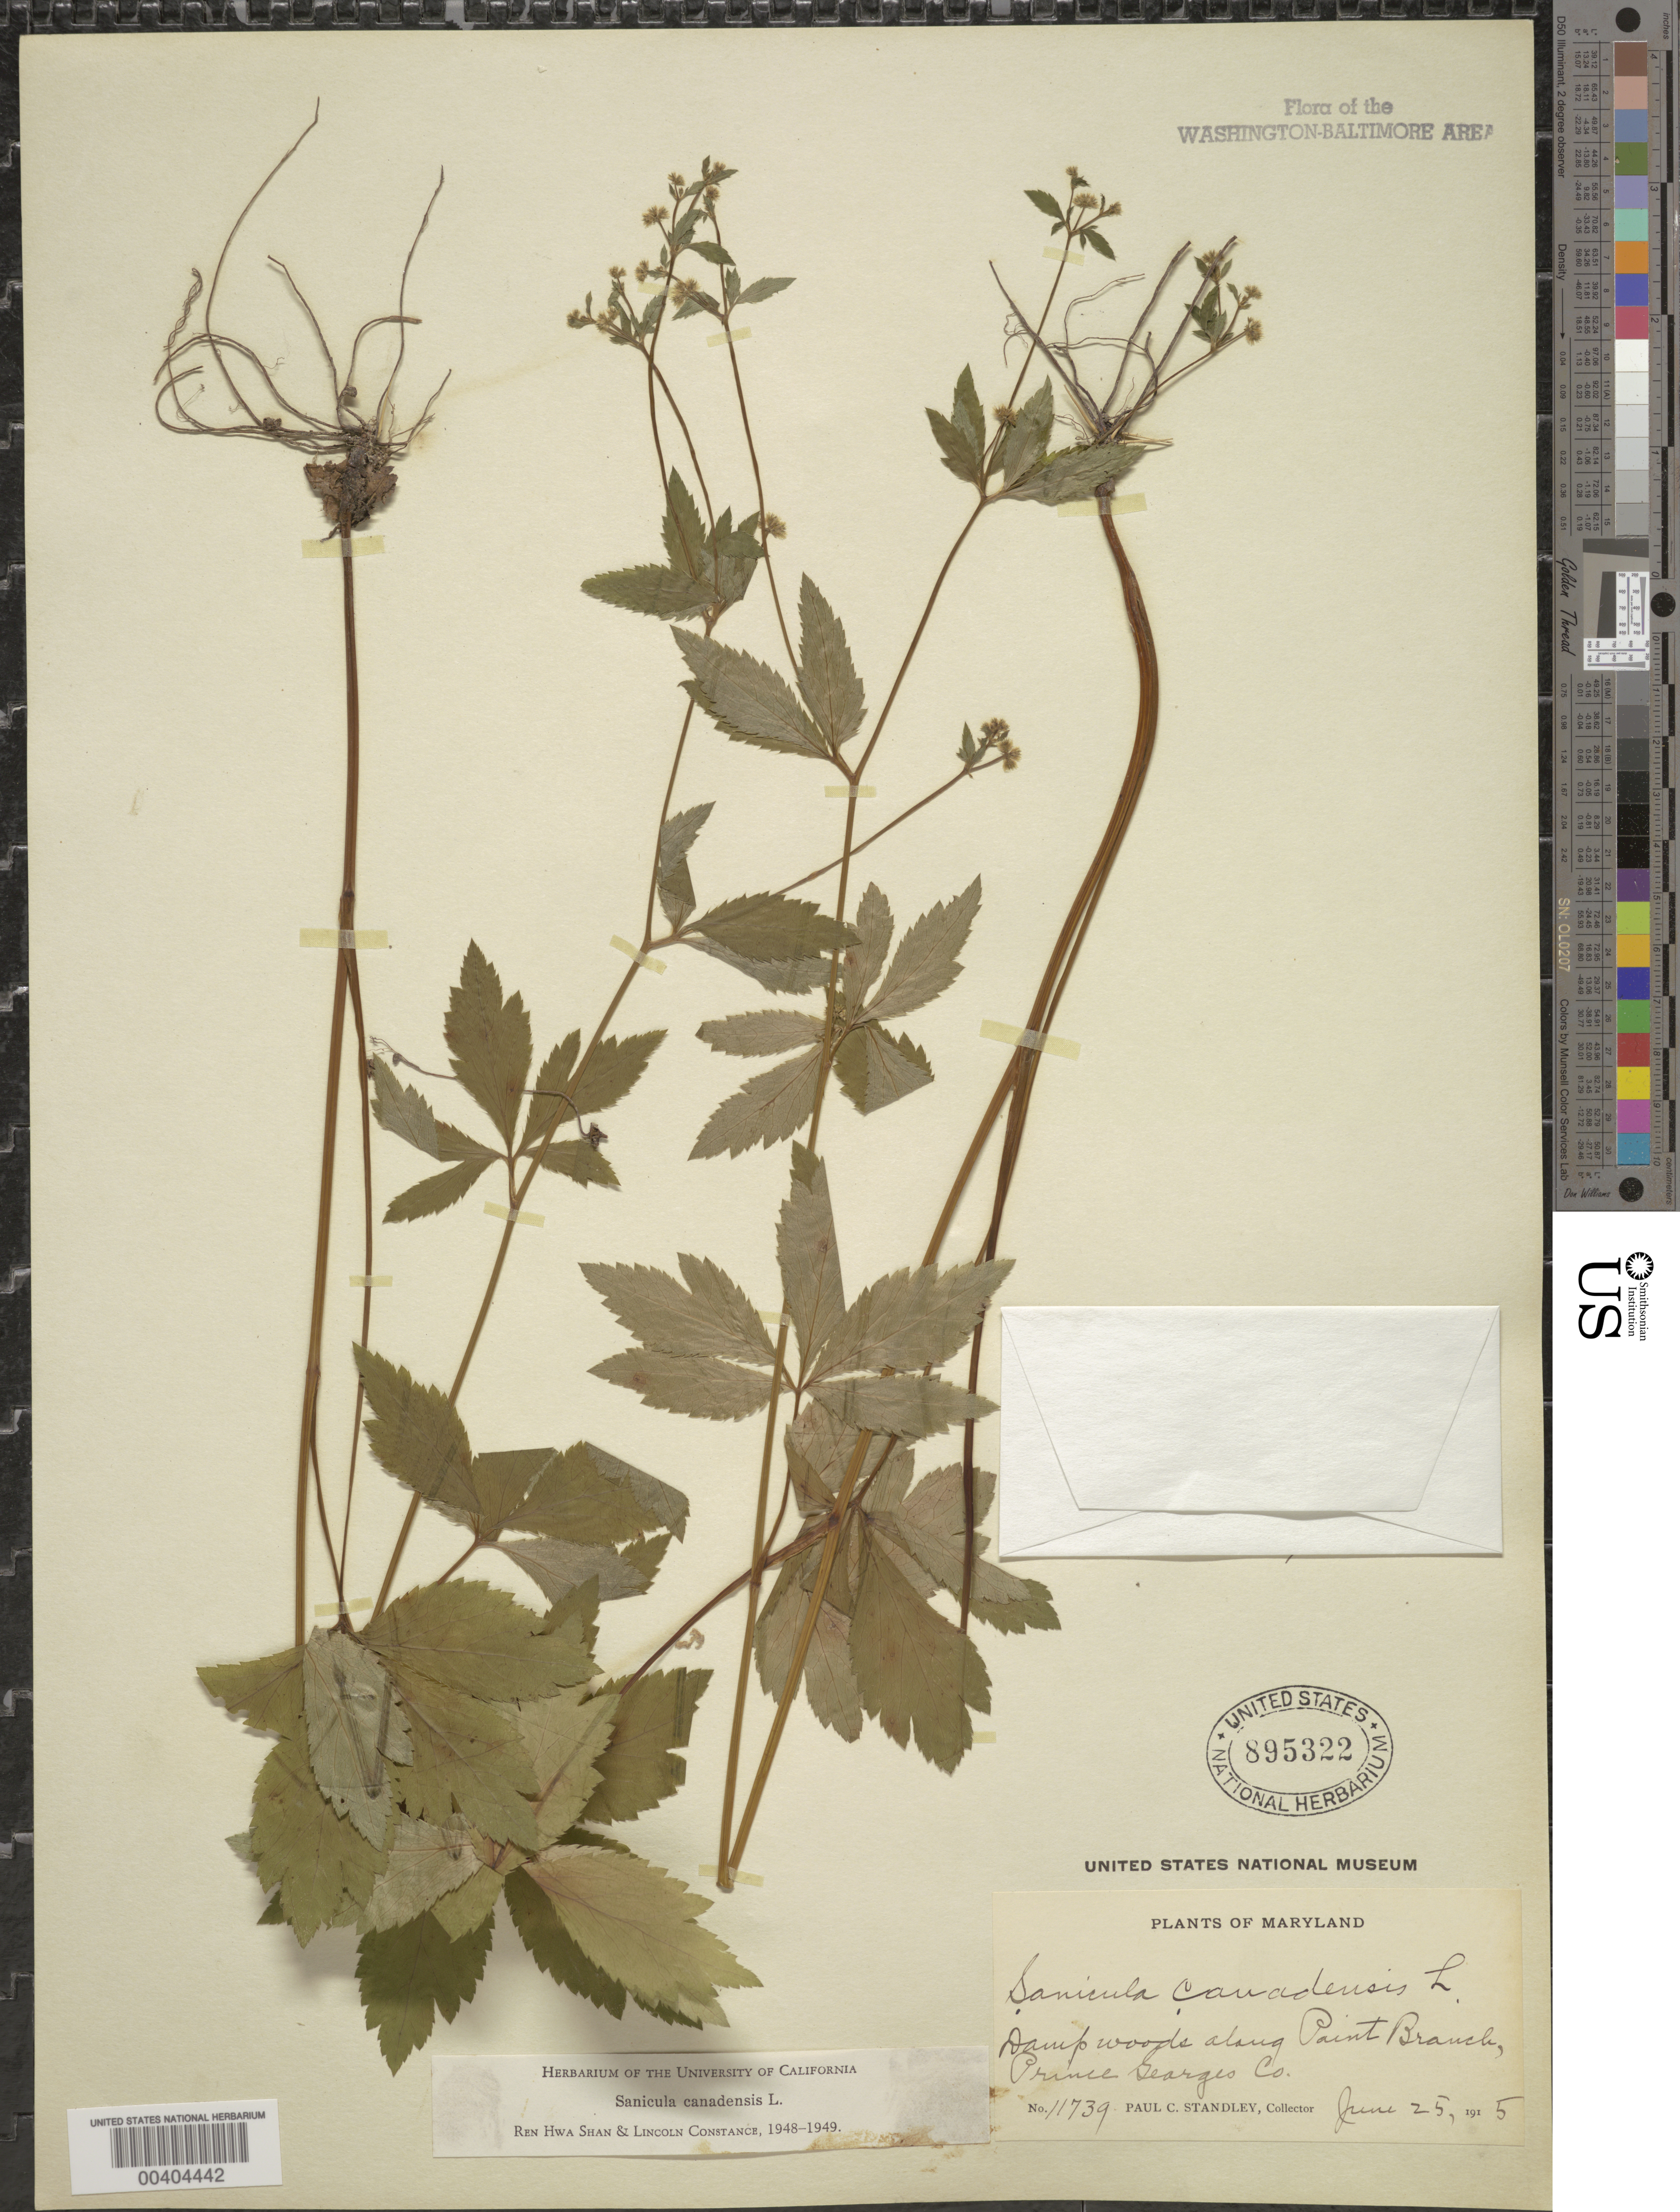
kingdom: Plantae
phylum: Tracheophyta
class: Magnoliopsida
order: Apiales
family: Apiaceae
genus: Sanicula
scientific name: Sanicula canadensis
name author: L.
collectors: P. C. Standley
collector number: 11739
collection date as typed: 25 Jun 1915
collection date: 1915-06-25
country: United States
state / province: Maryland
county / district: Prince George's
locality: Paint Branch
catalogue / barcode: US 895322